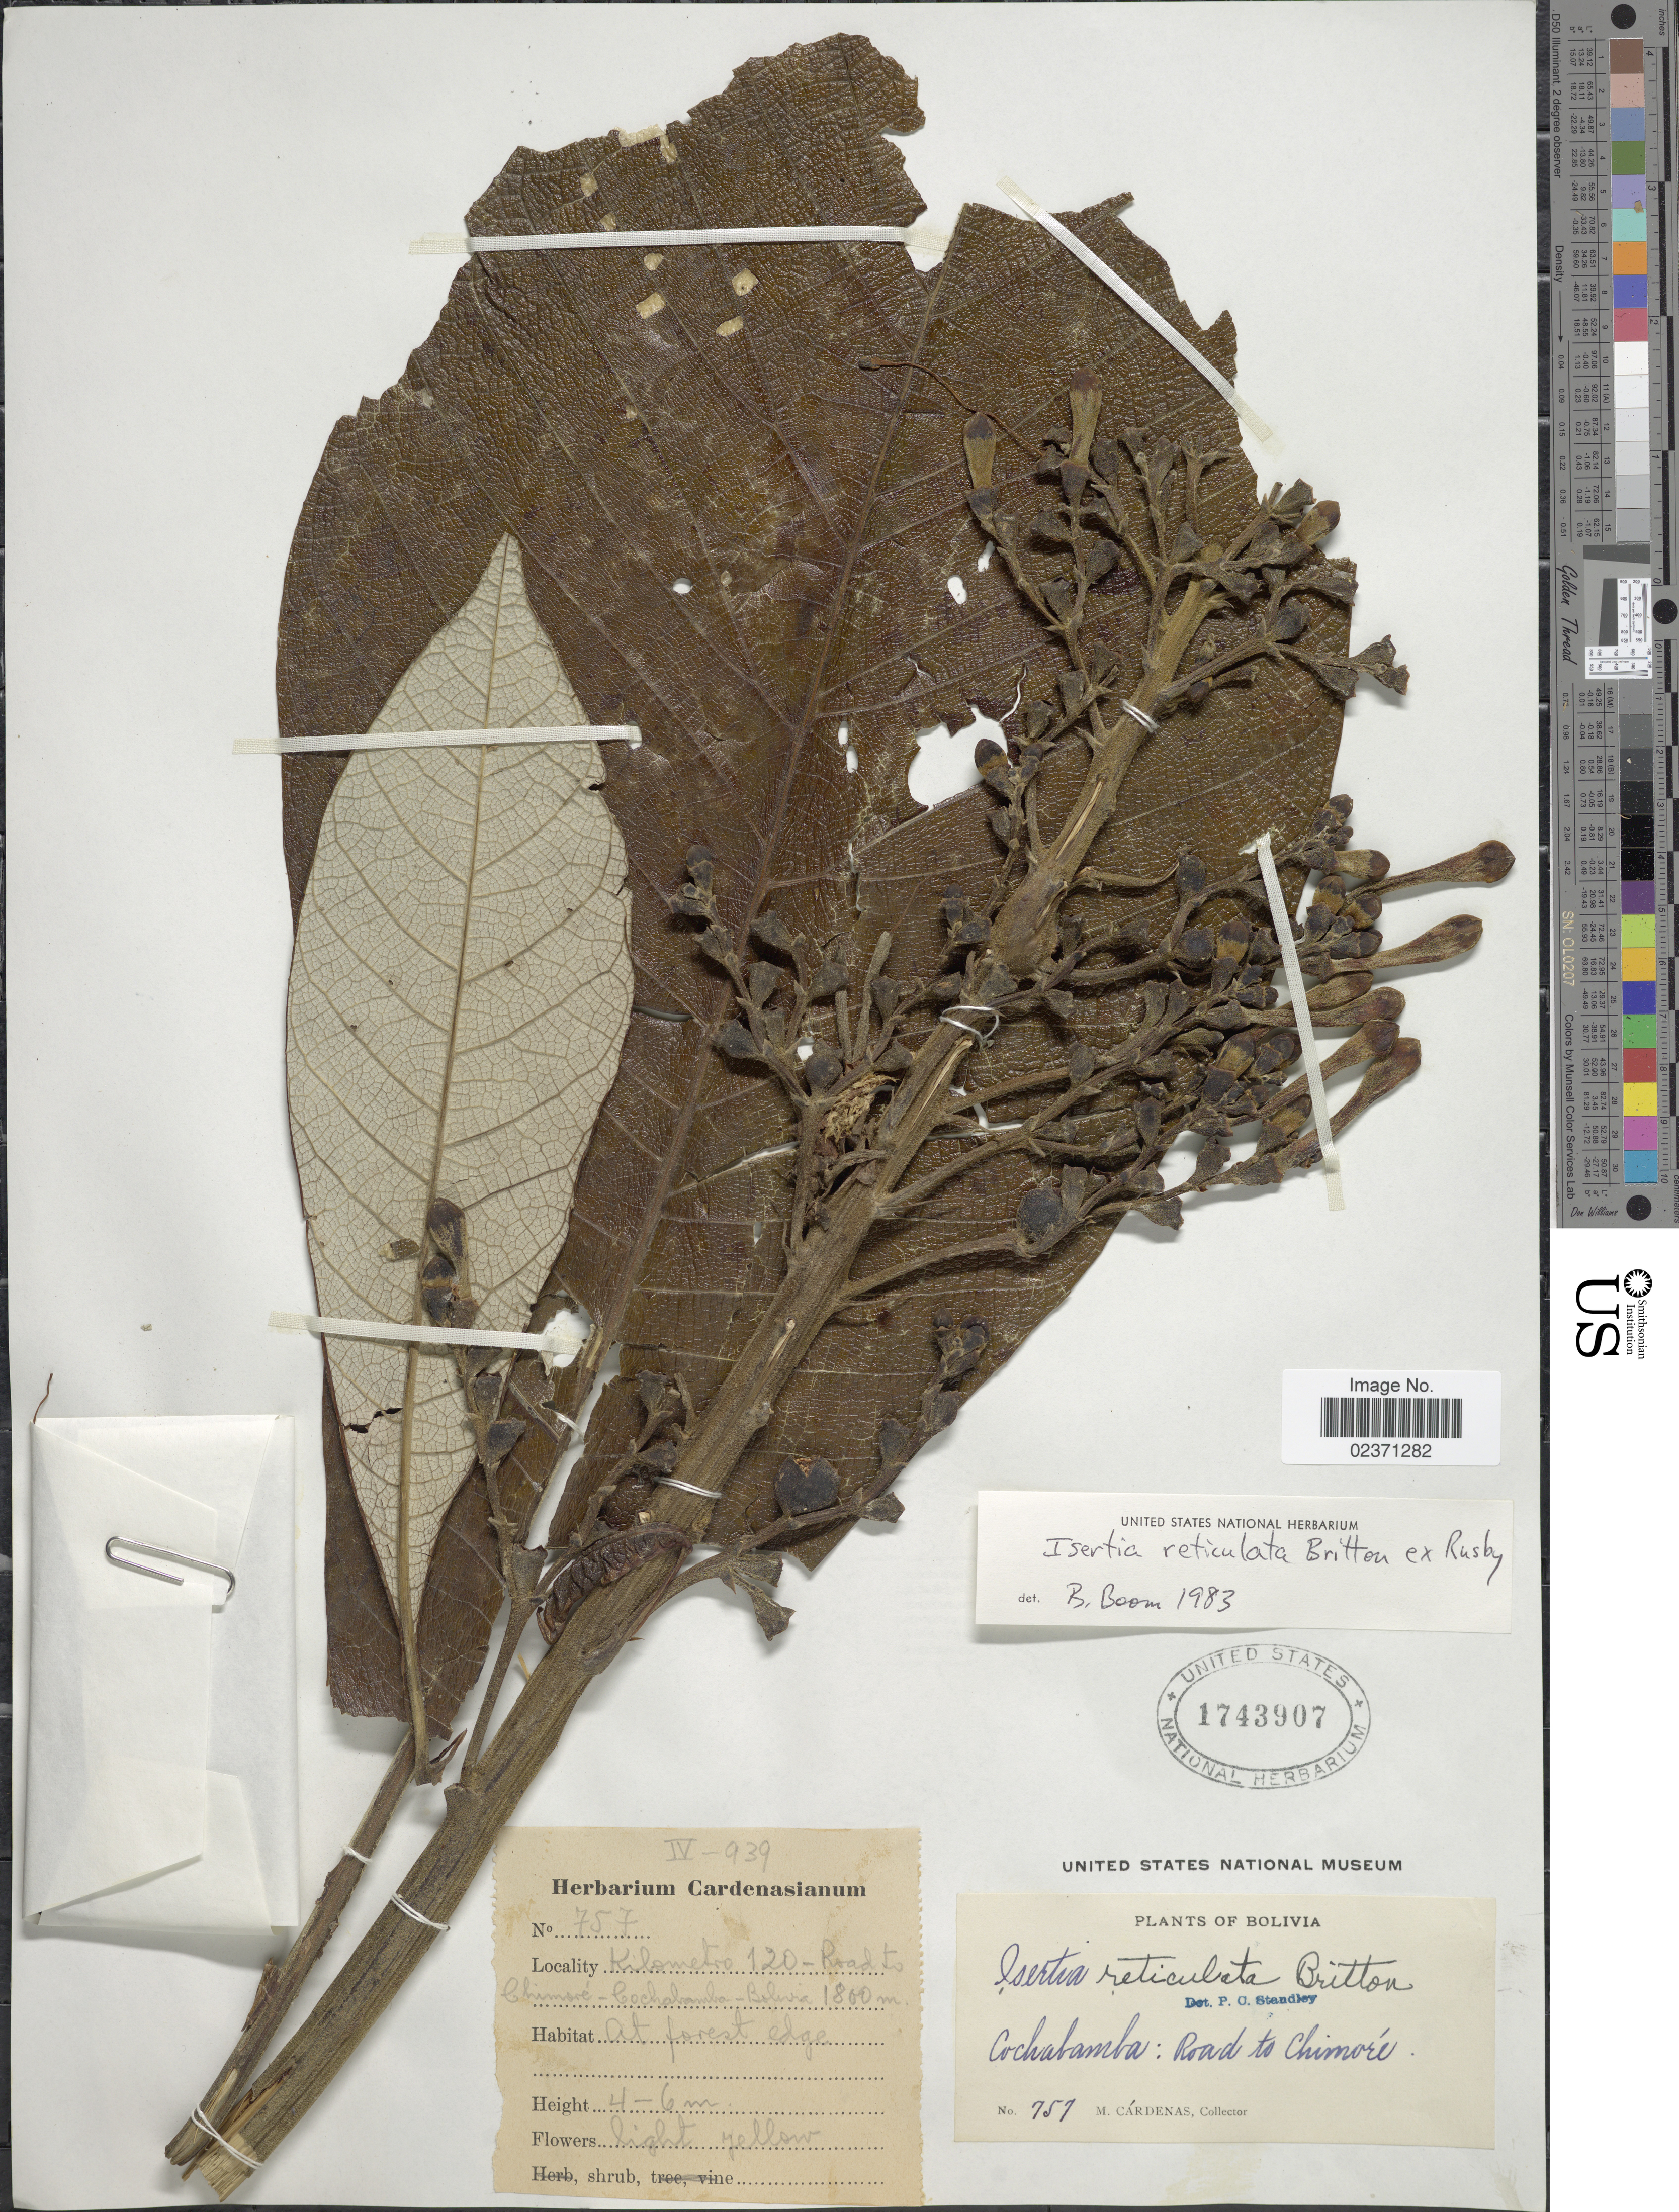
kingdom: Plantae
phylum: Tracheophyta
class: Magnoliopsida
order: Gentianales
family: Rubiaceae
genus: Isertia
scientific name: Isertia reticulata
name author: Britton ex Rusby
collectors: M. Cárdenas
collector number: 757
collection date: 1939-04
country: Bolivia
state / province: Cochabamba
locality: Kilometro 120 - Road to Chimore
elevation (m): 1800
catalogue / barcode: US 1743907